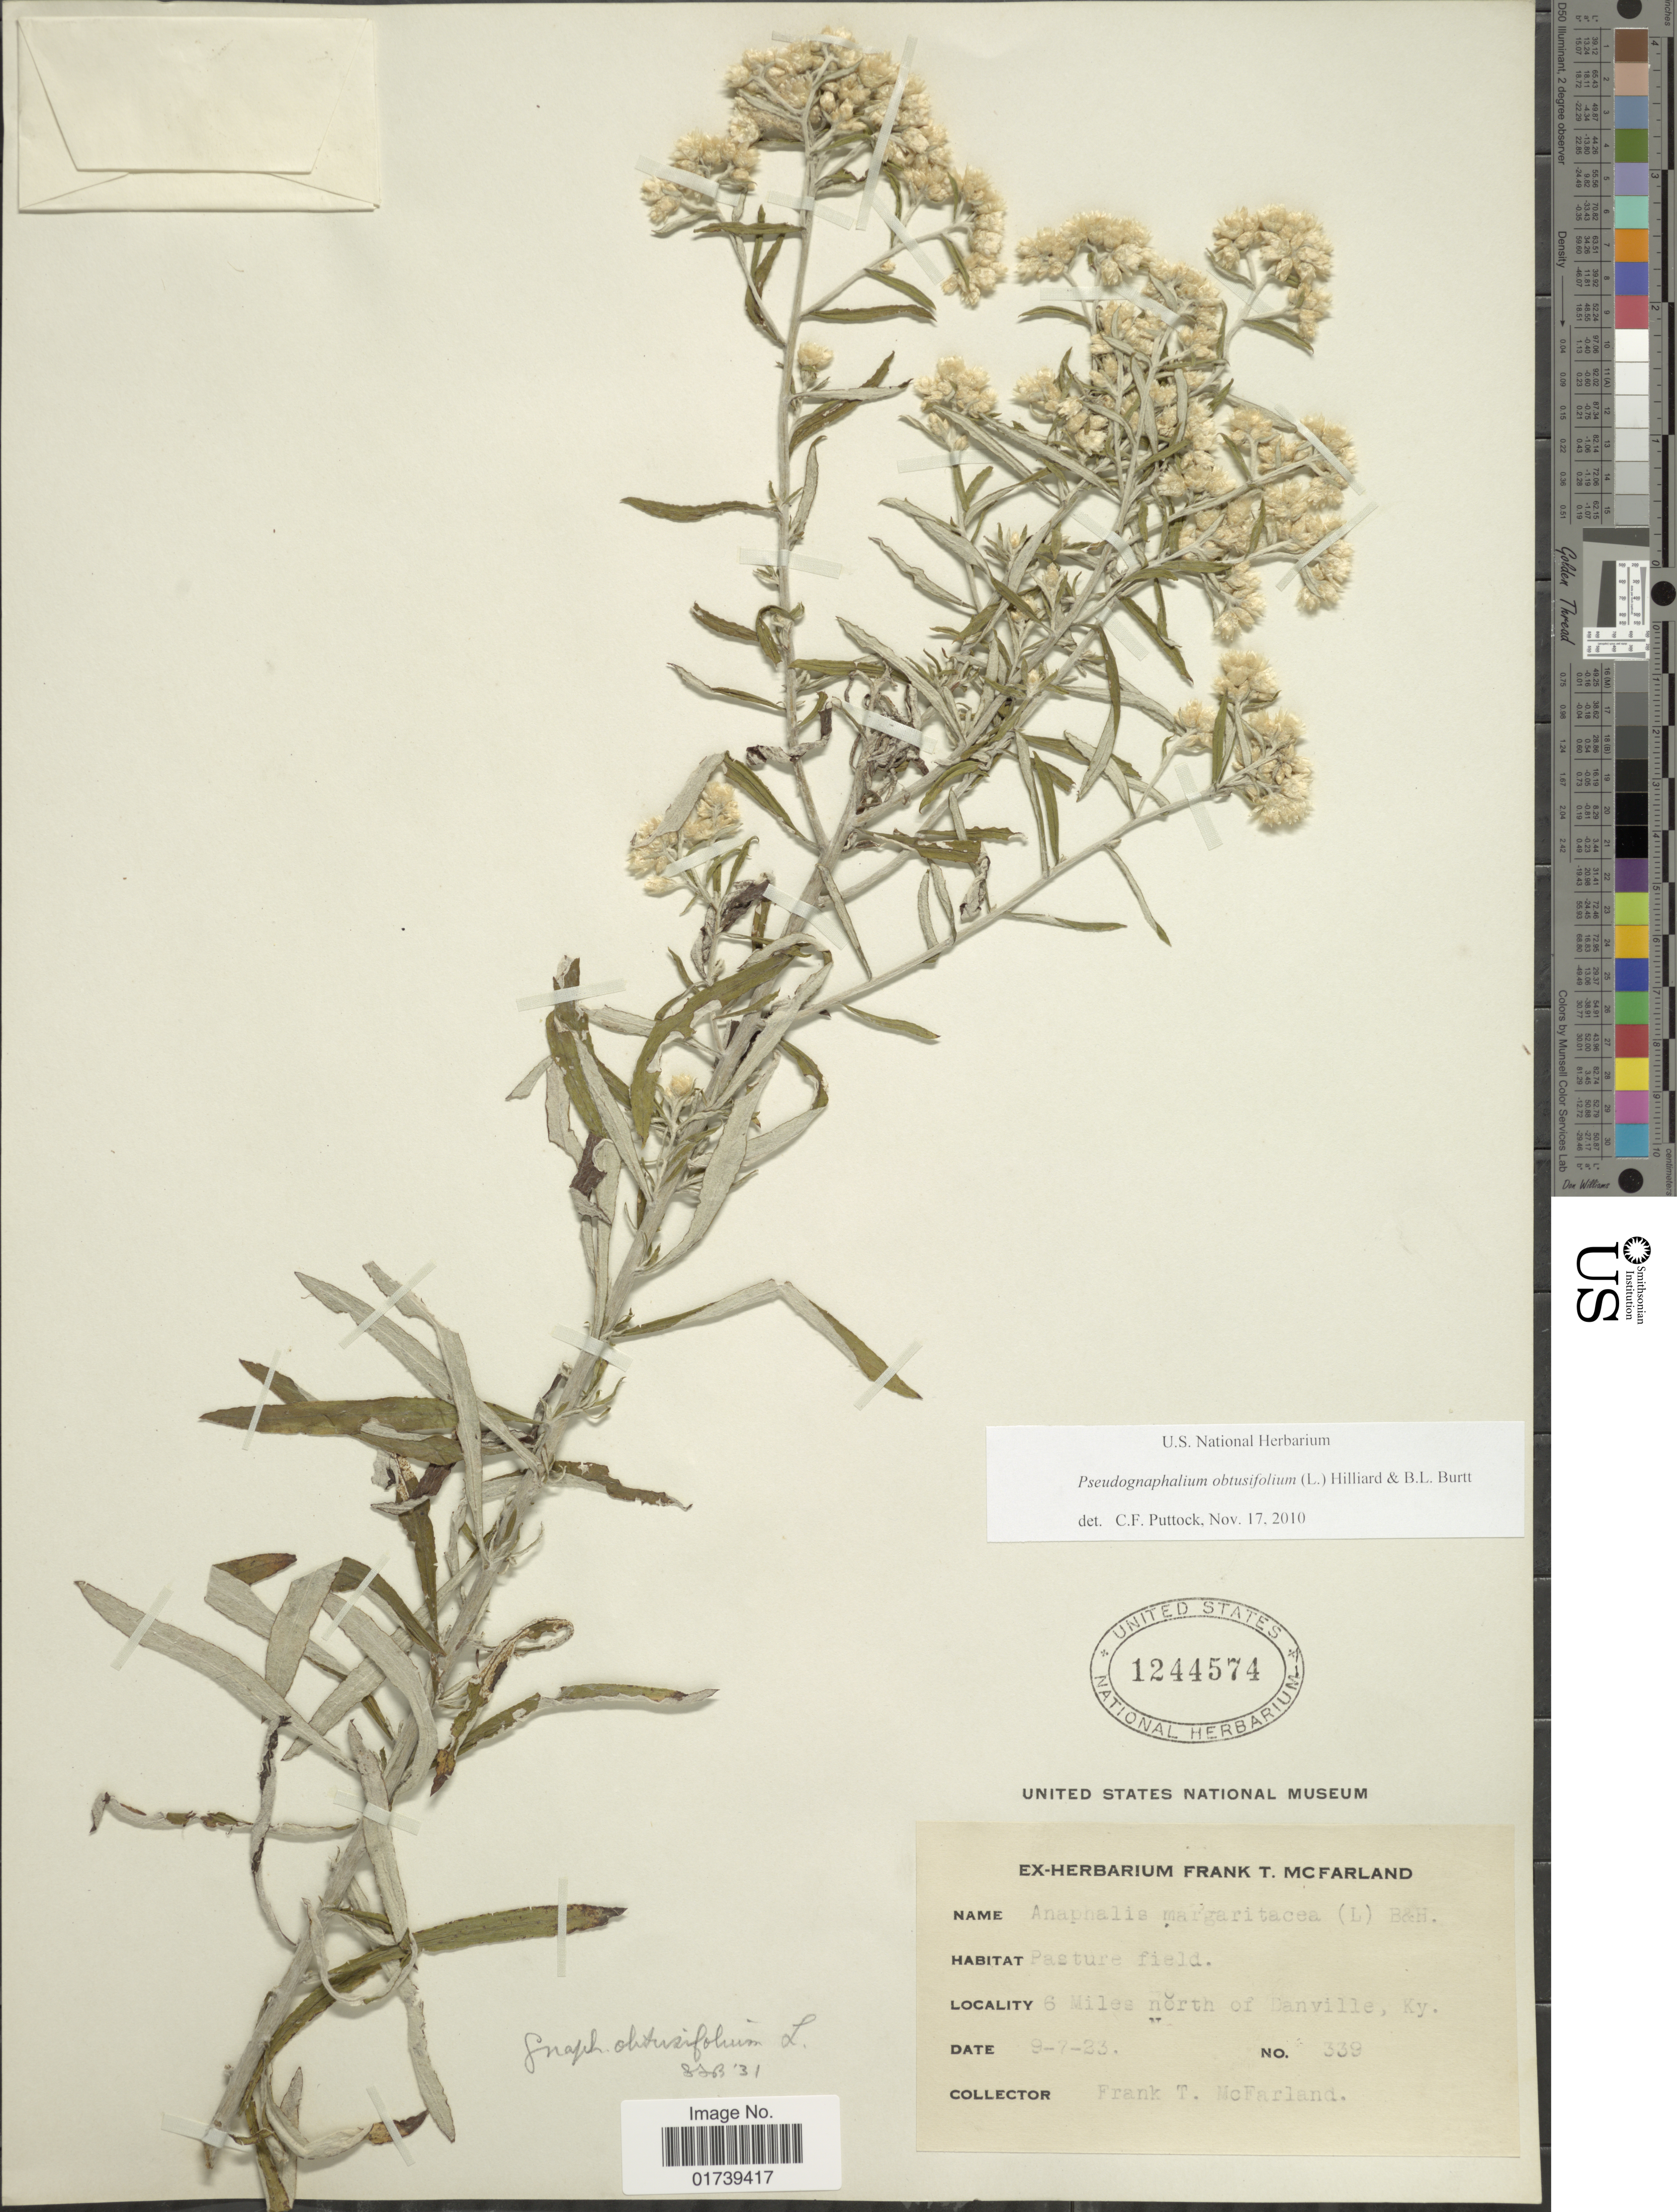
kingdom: Plantae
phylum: Tracheophyta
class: Magnoliopsida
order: Asterales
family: Asteraceae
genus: Pseudognaphalium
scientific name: Pseudognaphalium obtusifolium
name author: (L.) Hilliard & B.L. Burtt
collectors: F. McFarland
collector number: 339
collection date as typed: Transcribed d/m/y: 7/9/33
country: United States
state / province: Kentucky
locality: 6 Miles north of Danville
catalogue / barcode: US 1244574